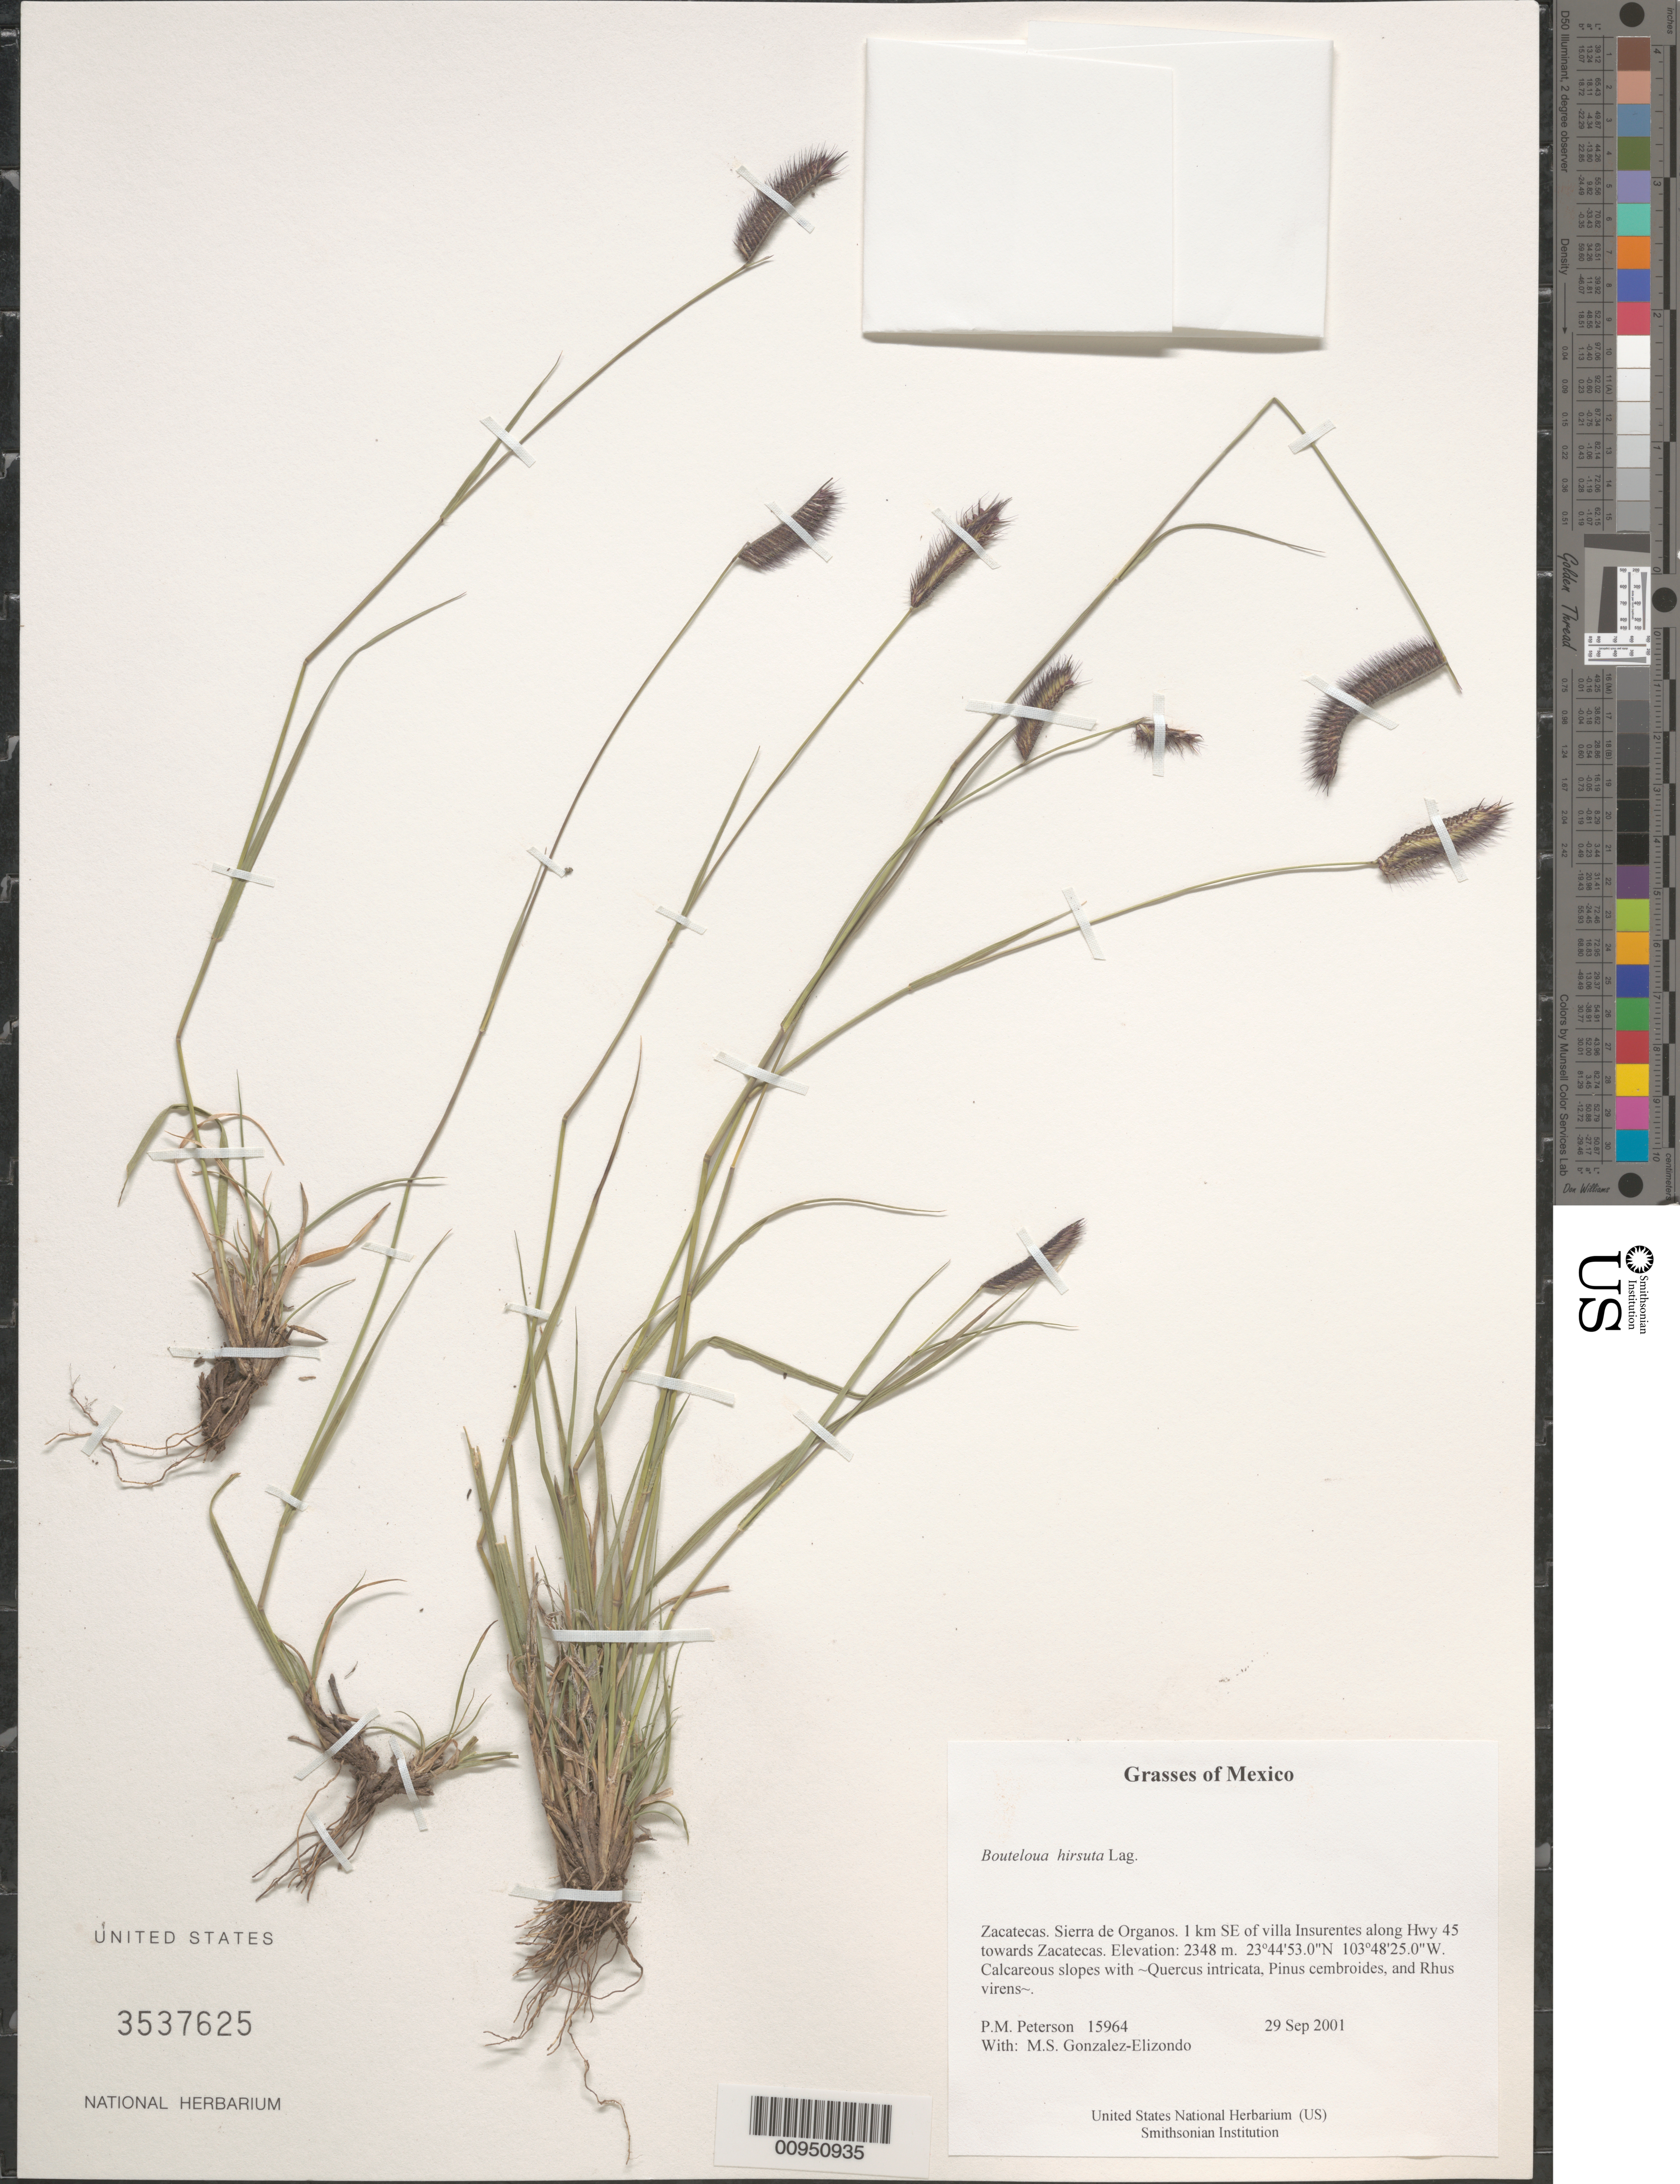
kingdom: Plantae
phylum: Tracheophyta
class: Liliopsida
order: Poales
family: Poaceae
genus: Bouteloua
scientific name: Bouteloua hirsuta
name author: Lag.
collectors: P. M. Peterson & M. S. González-Elizondo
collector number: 15964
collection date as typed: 29 Sep 2001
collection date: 2001-09-29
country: Mexico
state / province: Zacatecas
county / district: Sierra de Organos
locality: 1 km SE of villa Insurentes along Hwy 45 towards Zacatecas.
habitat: Calcareous slopes with ~Quercus intricata, Pinus cembroides, and Rhus virens~.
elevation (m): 2348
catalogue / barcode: US 3537625